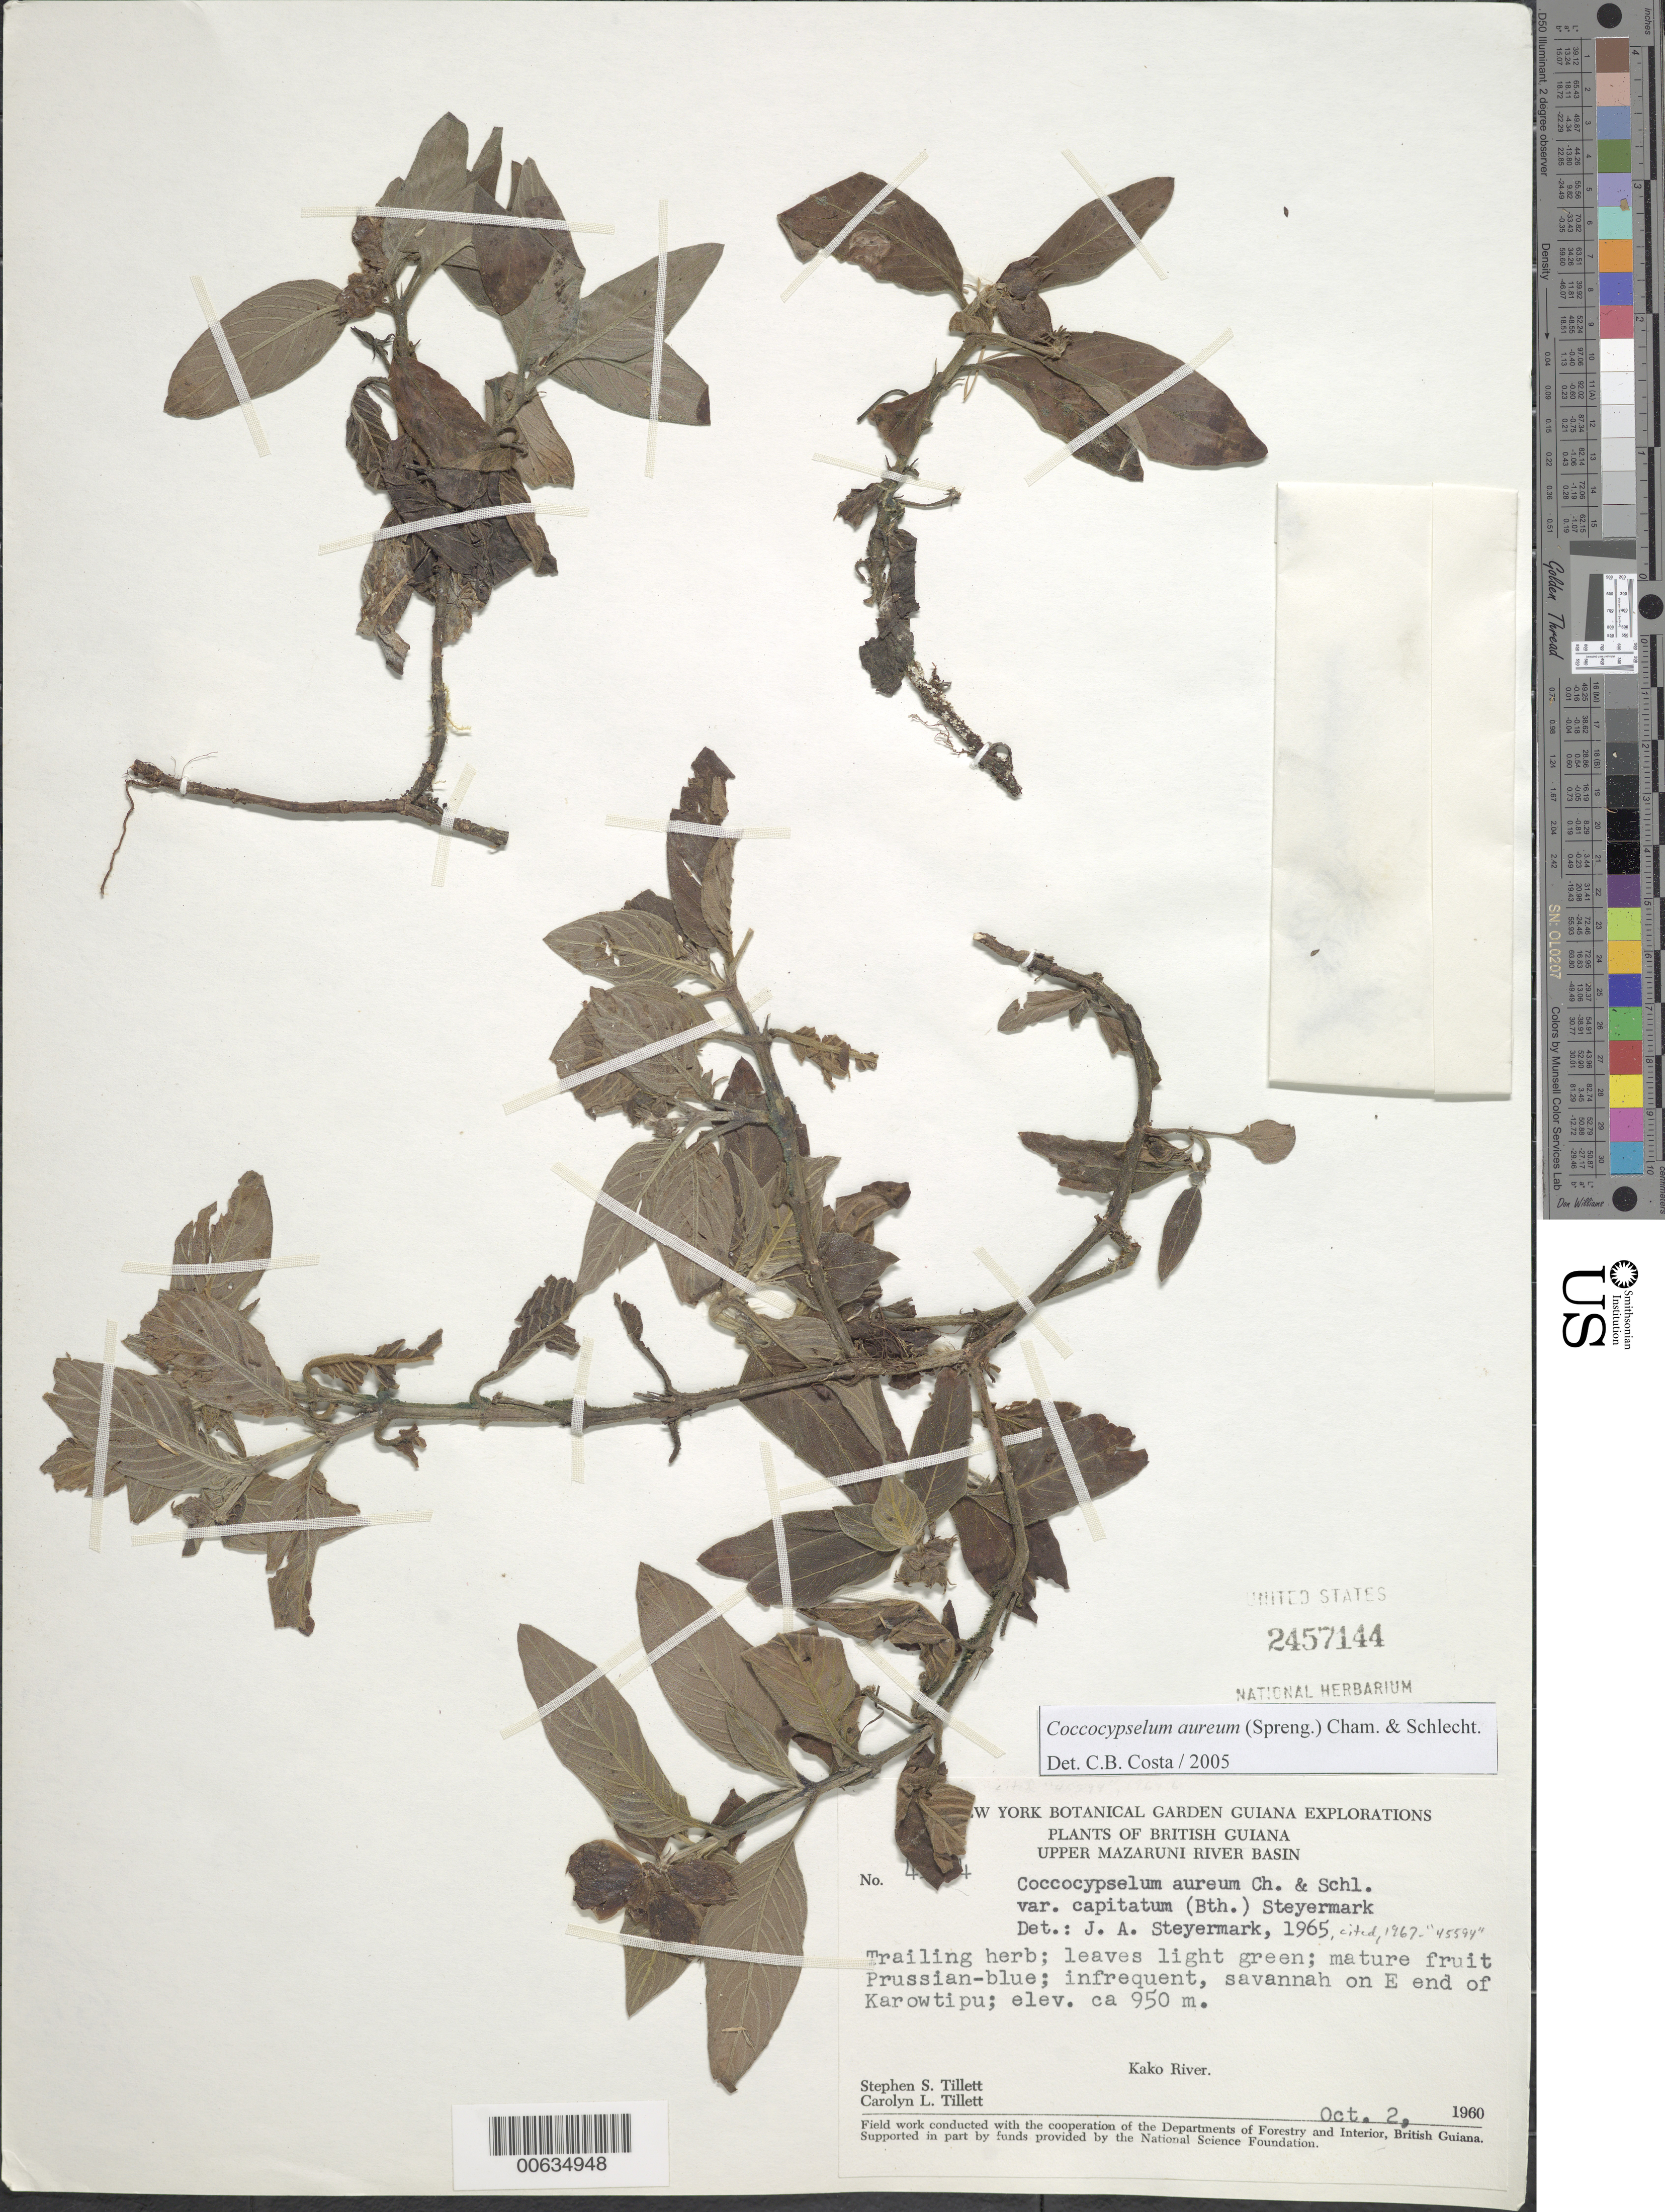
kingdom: Plantae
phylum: Tracheophyta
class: Magnoliopsida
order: Gentianales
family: Rubiaceae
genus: Coccocypselum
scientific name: Coccocypselum aureum var. capitatum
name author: (Benth.) Steyerm.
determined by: Steyermark, Julian A., (VEN)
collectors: S. S. Tillett, C. L. Tillett & R. Boyan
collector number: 45594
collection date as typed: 2-Oct-60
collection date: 1960-10-02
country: Guyana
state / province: Cuyuni-Mazaruni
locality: Karowtipu, E end of, Kako R., upper Mazaruni River Basin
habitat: Savanna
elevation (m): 945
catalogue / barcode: US 2457144